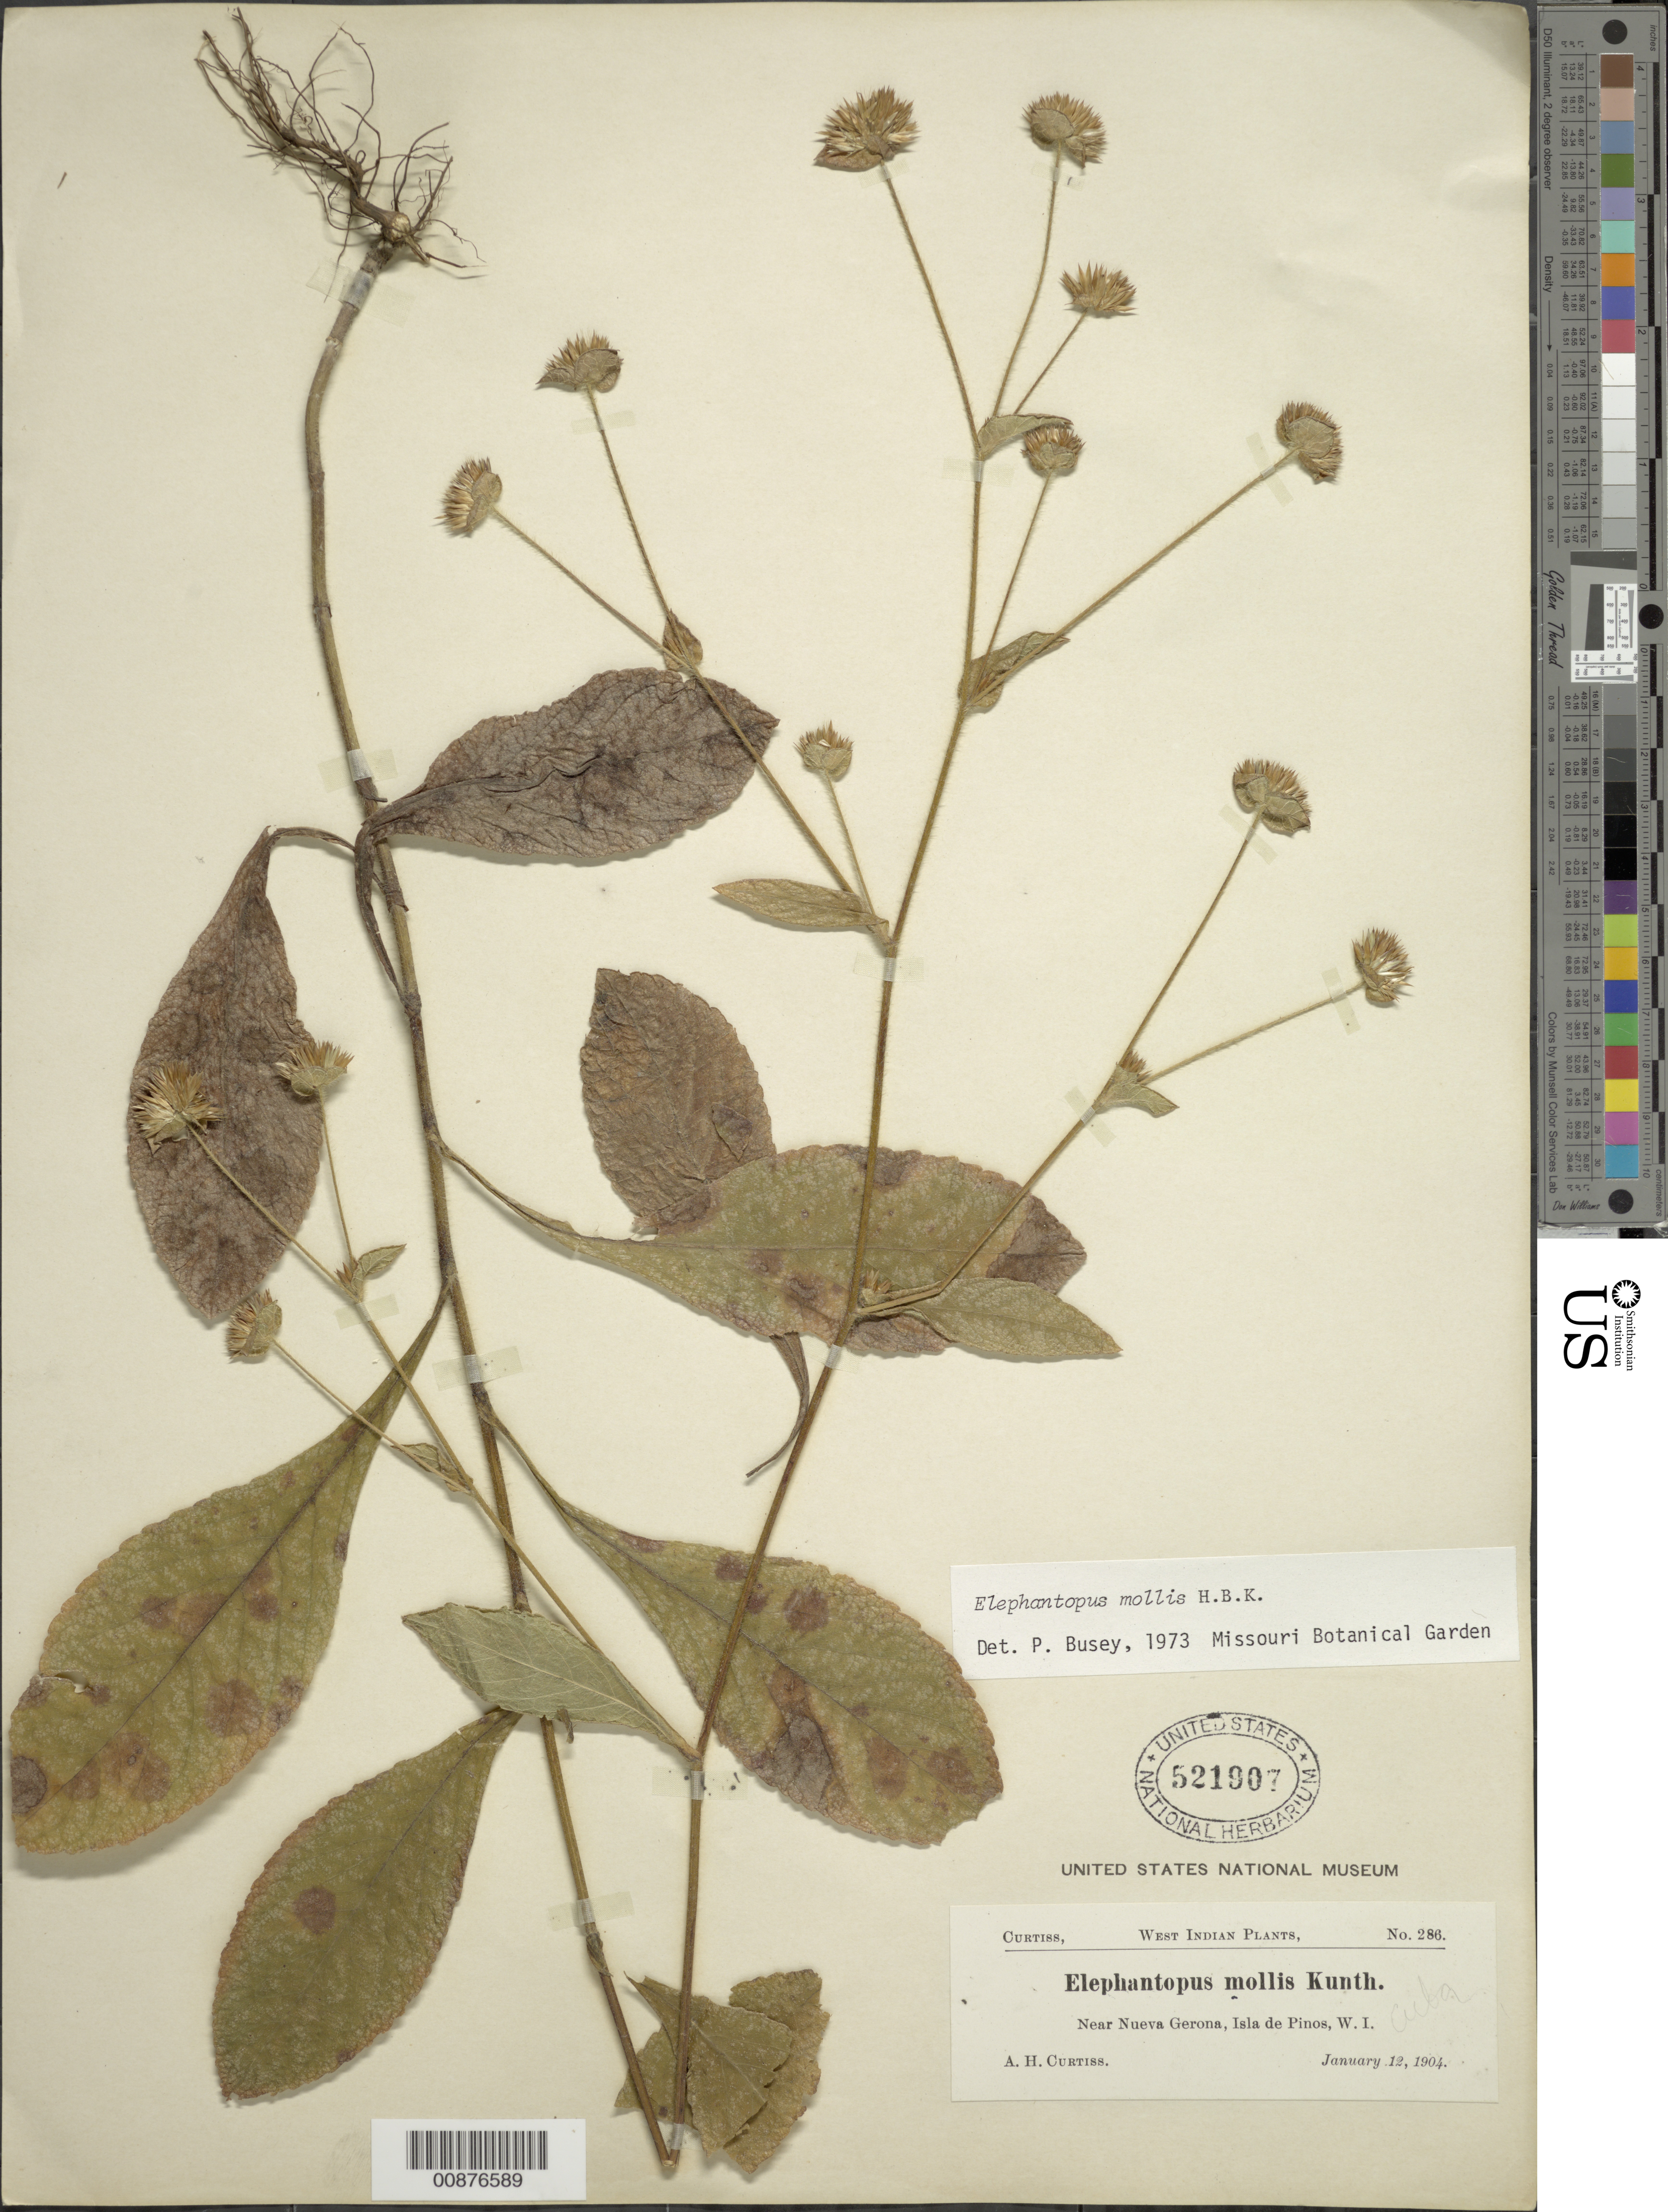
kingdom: Plantae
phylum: Tracheophyta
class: Magnoliopsida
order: Asterales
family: Asteraceae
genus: Elephantopus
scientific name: Elephantopus mollis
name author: Kunth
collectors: A. H. Curtiss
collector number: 286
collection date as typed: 12 Jan 1904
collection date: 1904-01-12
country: Cuba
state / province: Isla de La Juventud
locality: Near Nueva Gerona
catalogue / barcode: US 521907